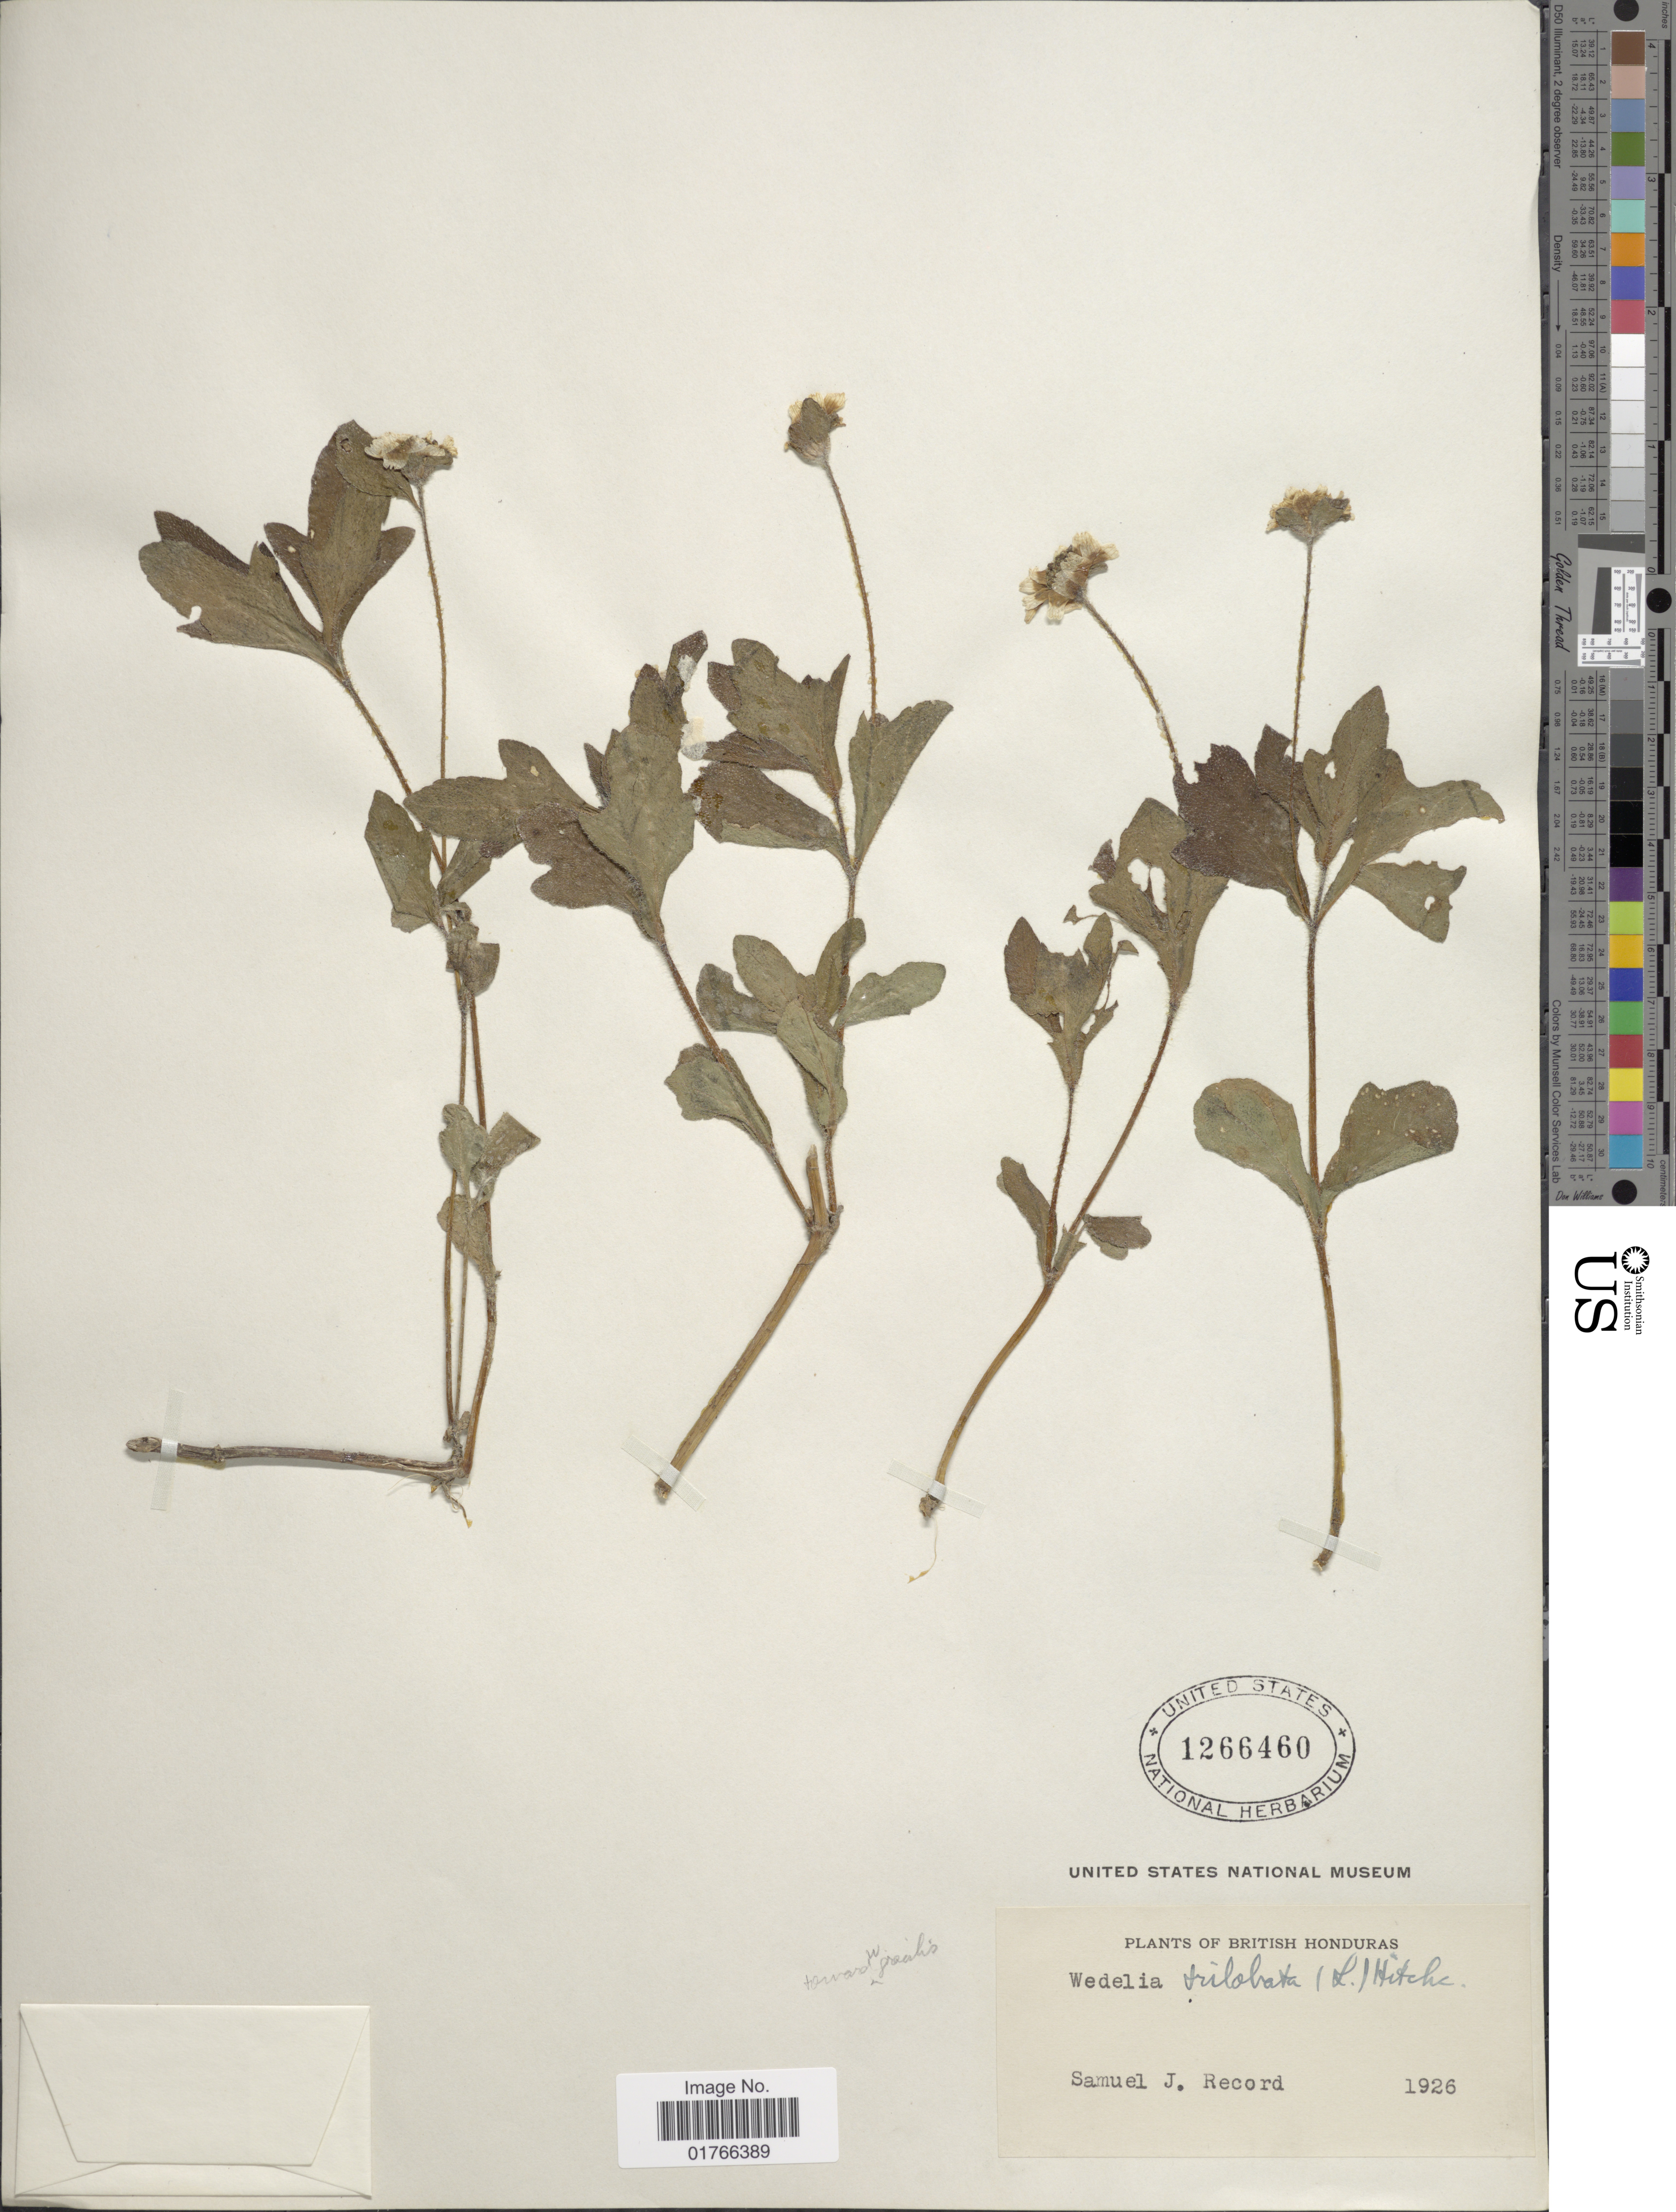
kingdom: Plantae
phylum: Tracheophyta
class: Magnoliopsida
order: Asterales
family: Asteraceae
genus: Sphagneticola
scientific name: Sphagneticola trilobata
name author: (L.) Pruski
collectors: S. J. Record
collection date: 1926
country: Belize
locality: British Honduras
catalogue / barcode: US 1266460